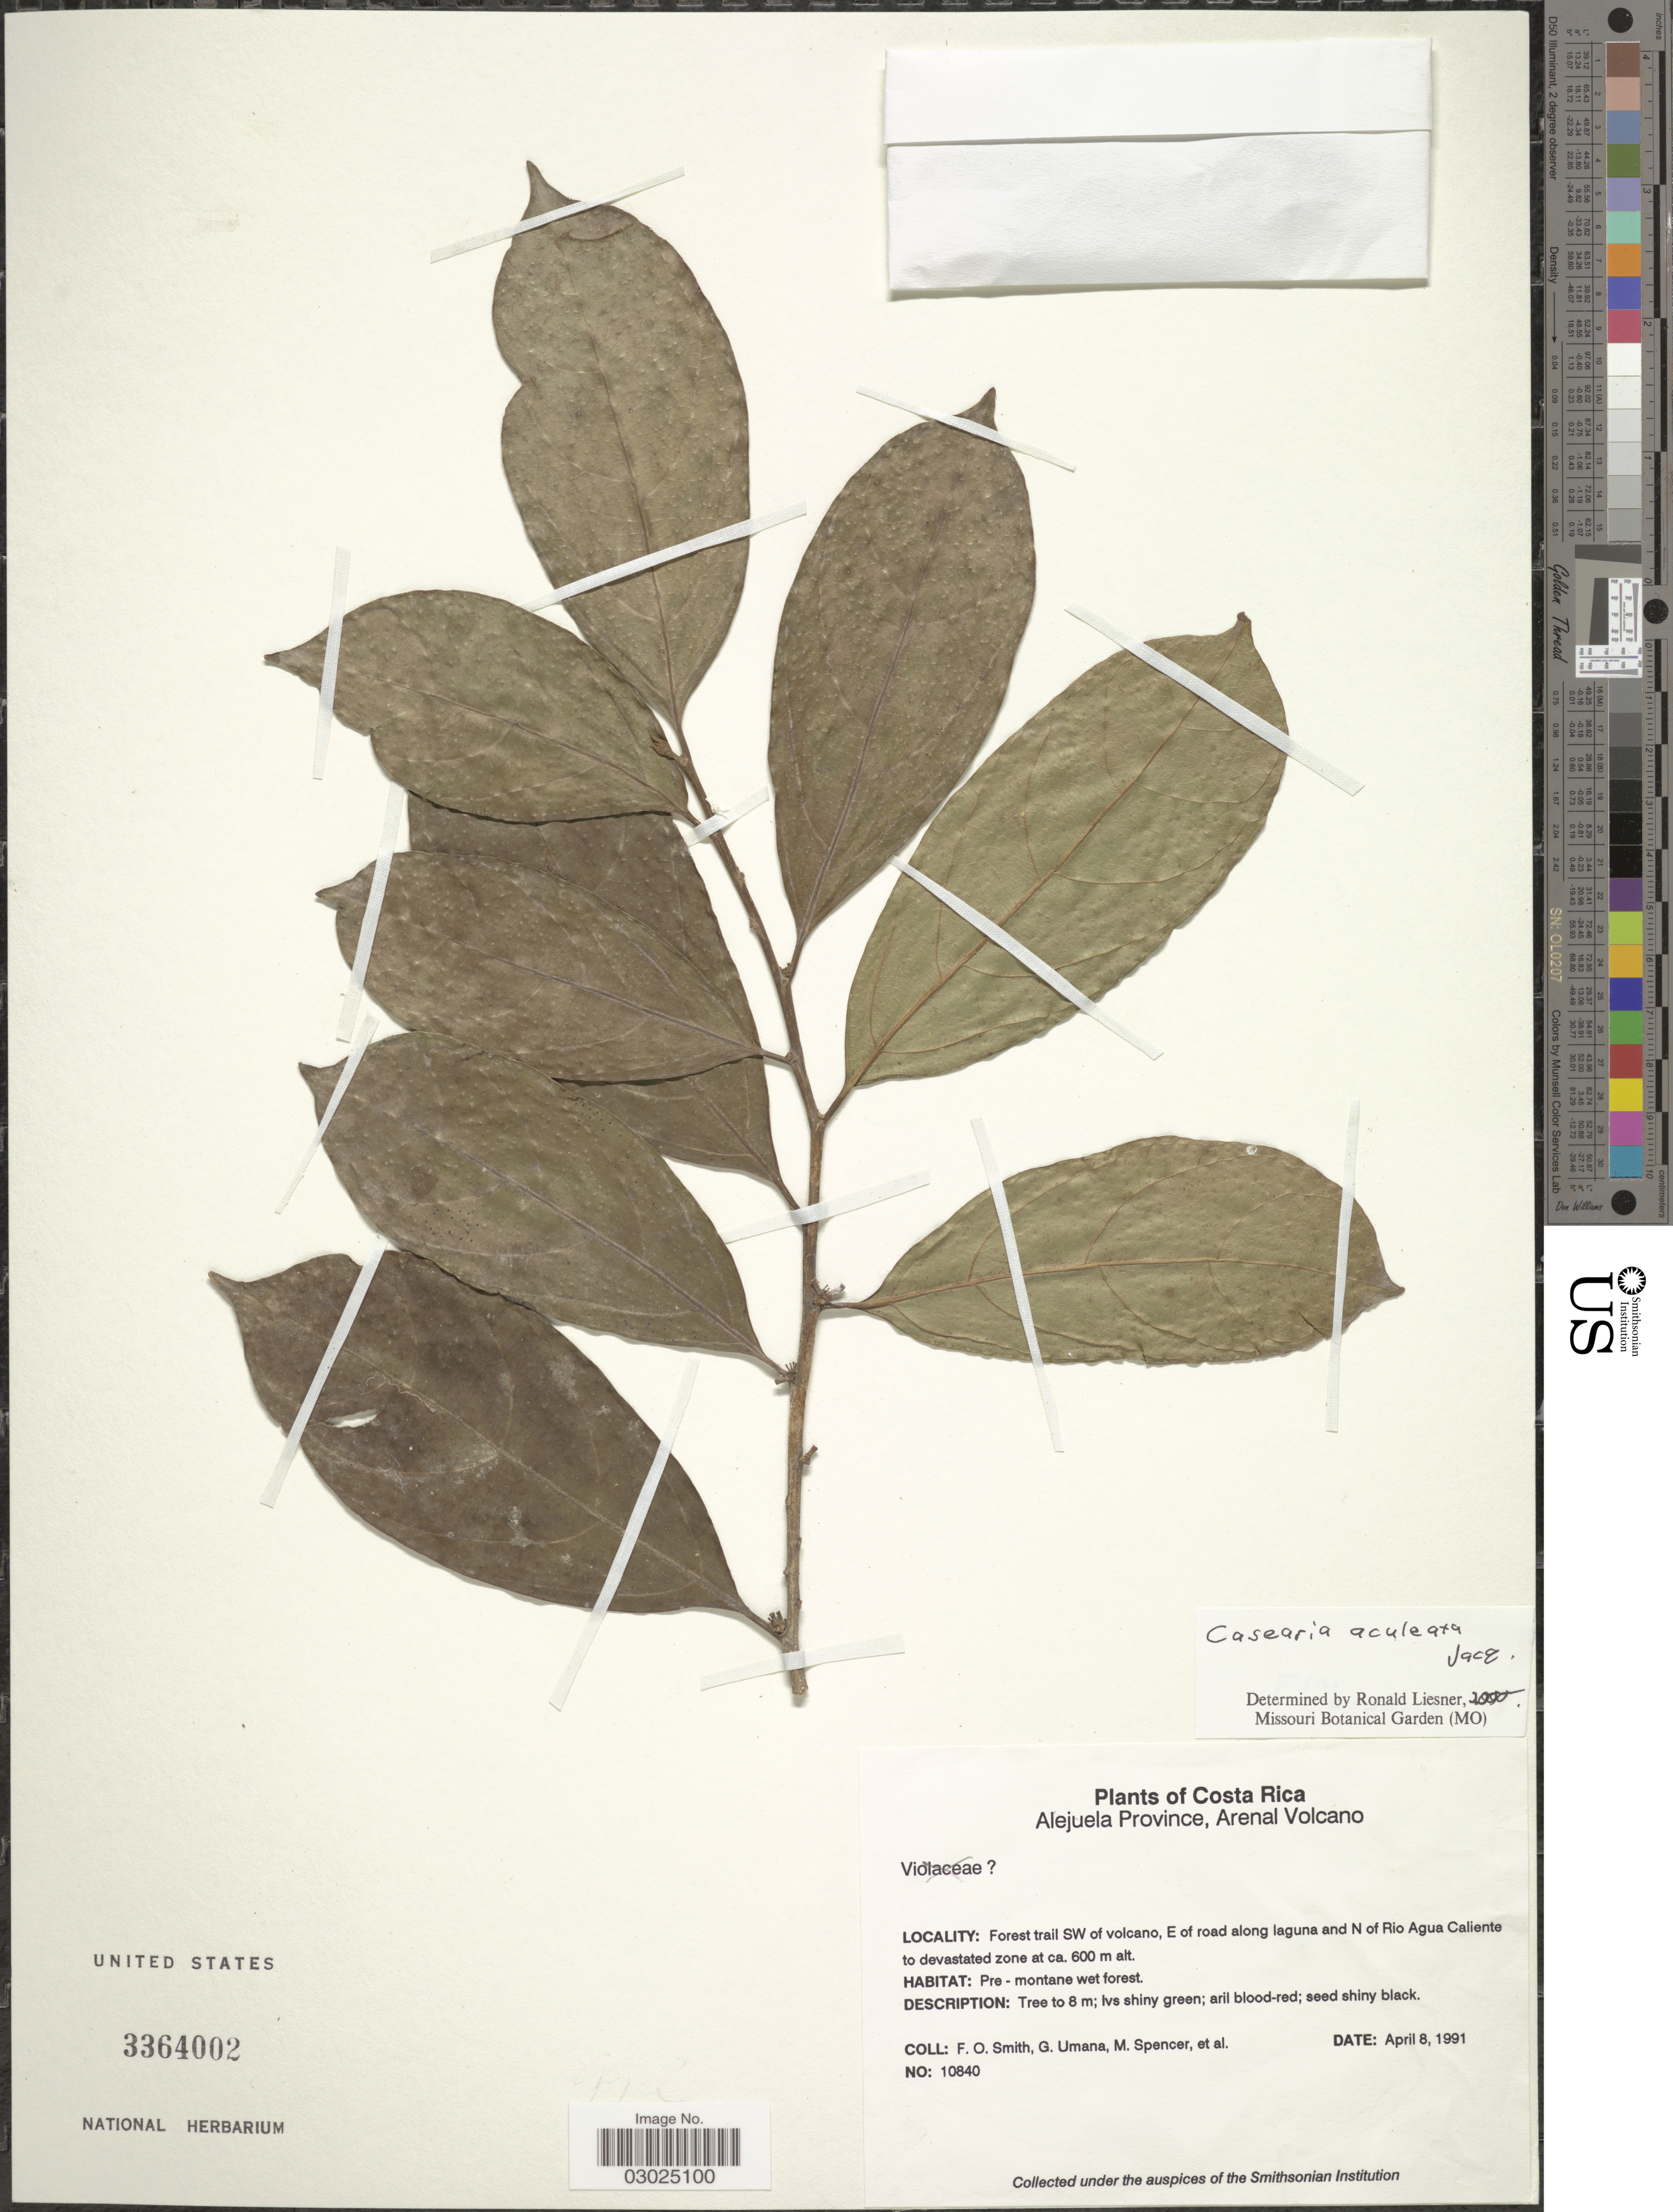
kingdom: Plantae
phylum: Tracheophyta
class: Magnoliopsida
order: Malpighiales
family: Salicaceae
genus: Casearia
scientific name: Casearia aculeata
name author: Jacq.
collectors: F. Smith, G. Umana, M. Spencer & et al.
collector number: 10840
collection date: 1991-04-08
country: Costa Rica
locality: Alejuela Province, Arenal Volcano. Forest trail SW of volcano, E of road along laguna and N of Rio Agua Caliente to devastaded zone.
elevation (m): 600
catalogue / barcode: US 3364002